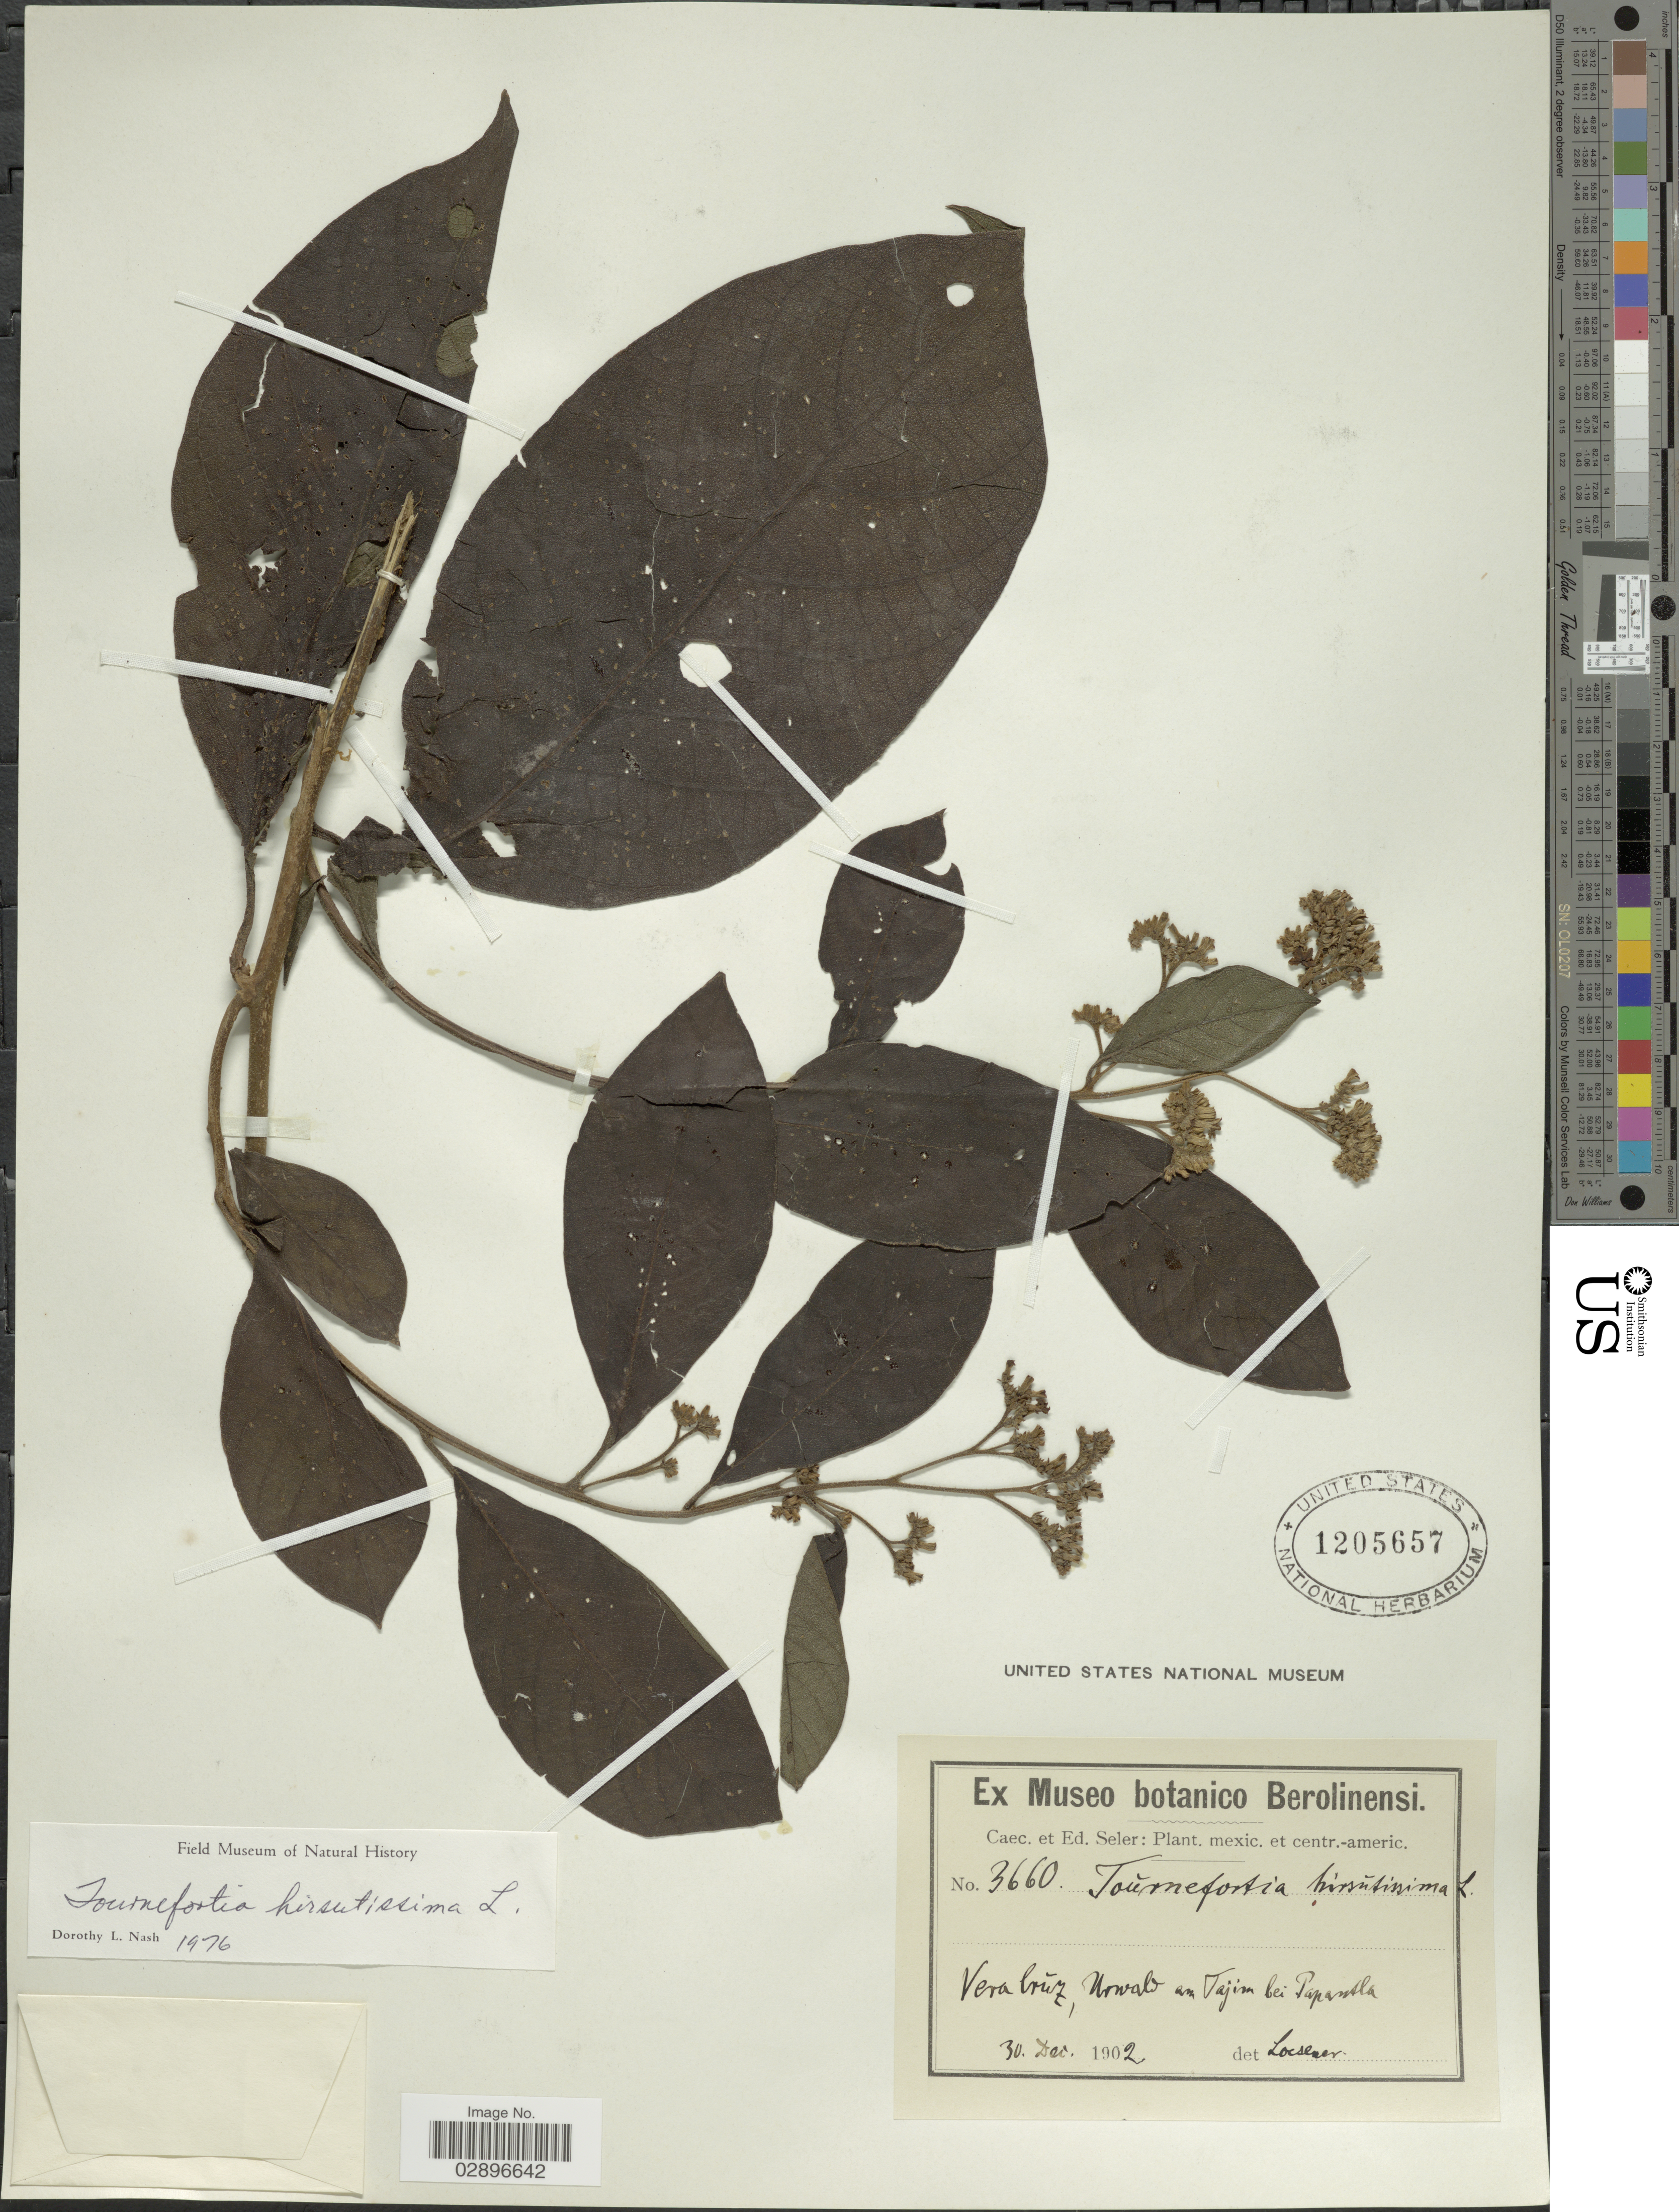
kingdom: Plantae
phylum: Tracheophyta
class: Magnoliopsida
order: Boraginales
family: Heliotropiaceae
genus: Tournefortia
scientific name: Tournefortia hirsutissima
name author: L.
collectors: C. Seler & E. G. Seler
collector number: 3660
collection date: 1902-12-30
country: Mexico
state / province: Veracruz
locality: Vera Cruz, Urwald am Tajim bei Papantla.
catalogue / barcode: US 1205657